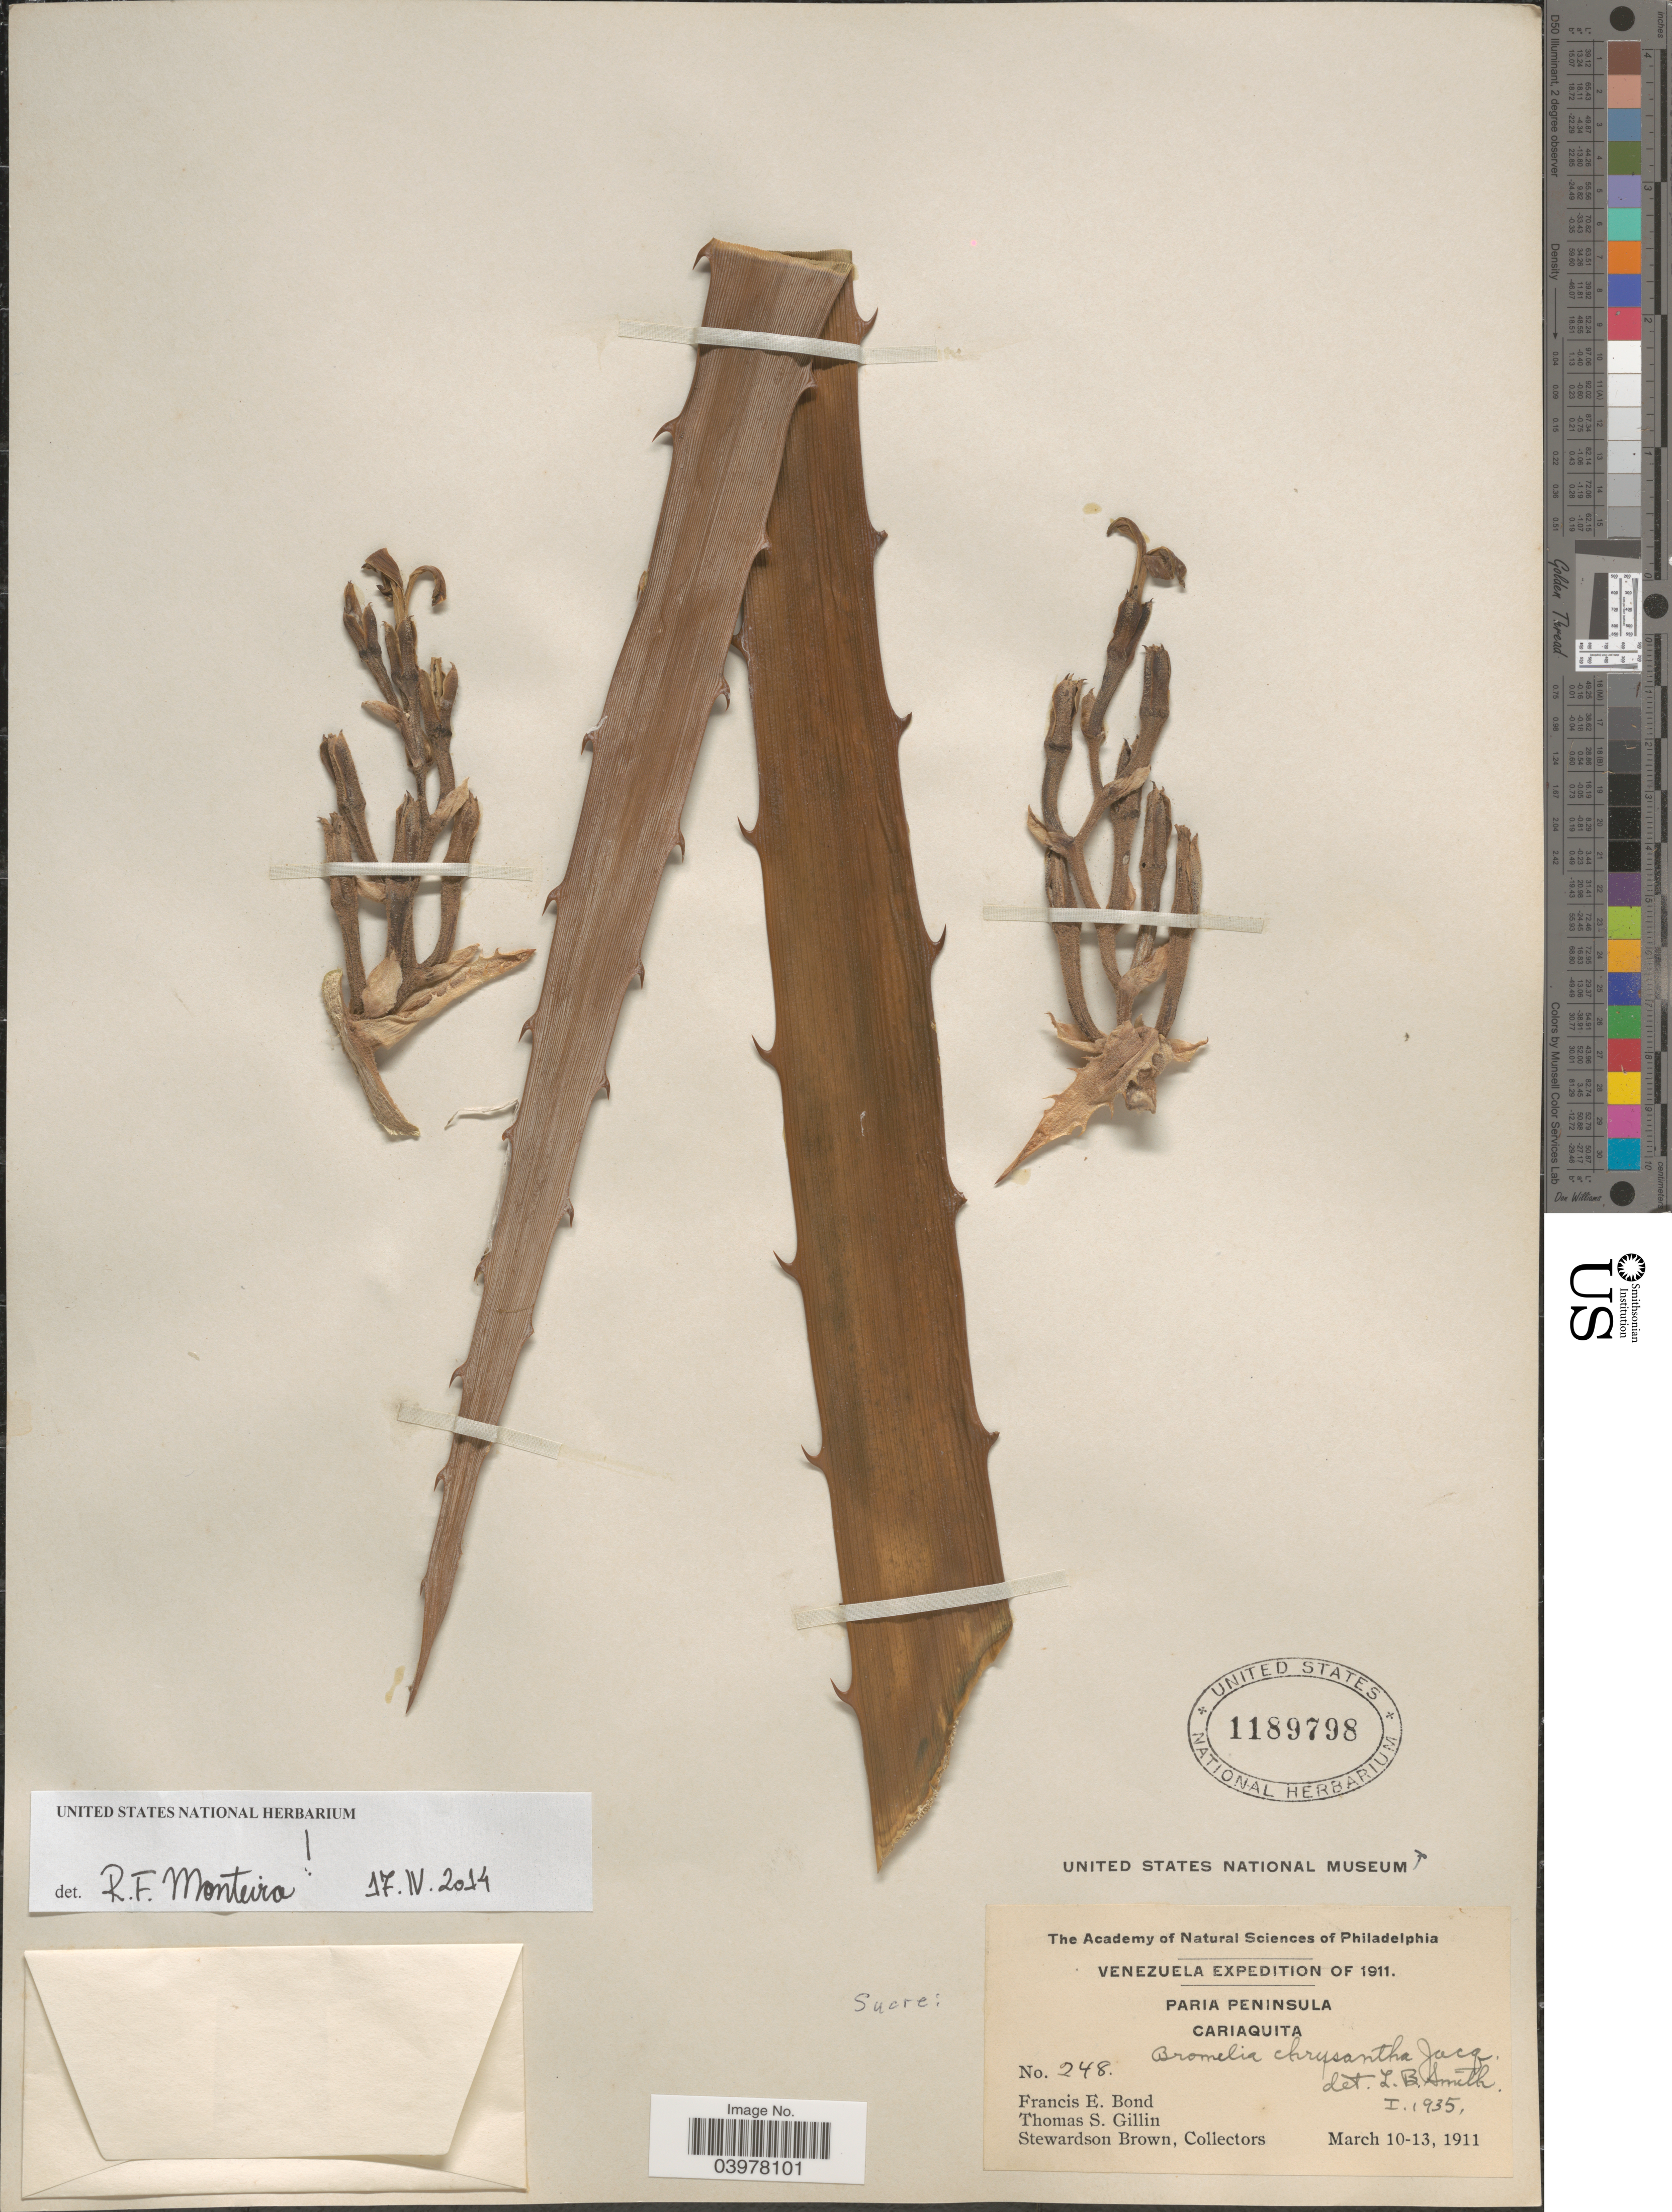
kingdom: Plantae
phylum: Tracheophyta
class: Liliopsida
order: Poales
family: Bromeliaceae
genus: Bromelia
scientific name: Bromelia chrysantha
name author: Jacq.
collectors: F. Bond, T. Gillin & S. Brown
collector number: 248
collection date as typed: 10-13 March 1911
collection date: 1911-03-10/1911-03-13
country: Venezuela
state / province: Sucre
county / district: Valdez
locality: Paria Peninsula, Cariaquito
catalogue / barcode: US 1189798